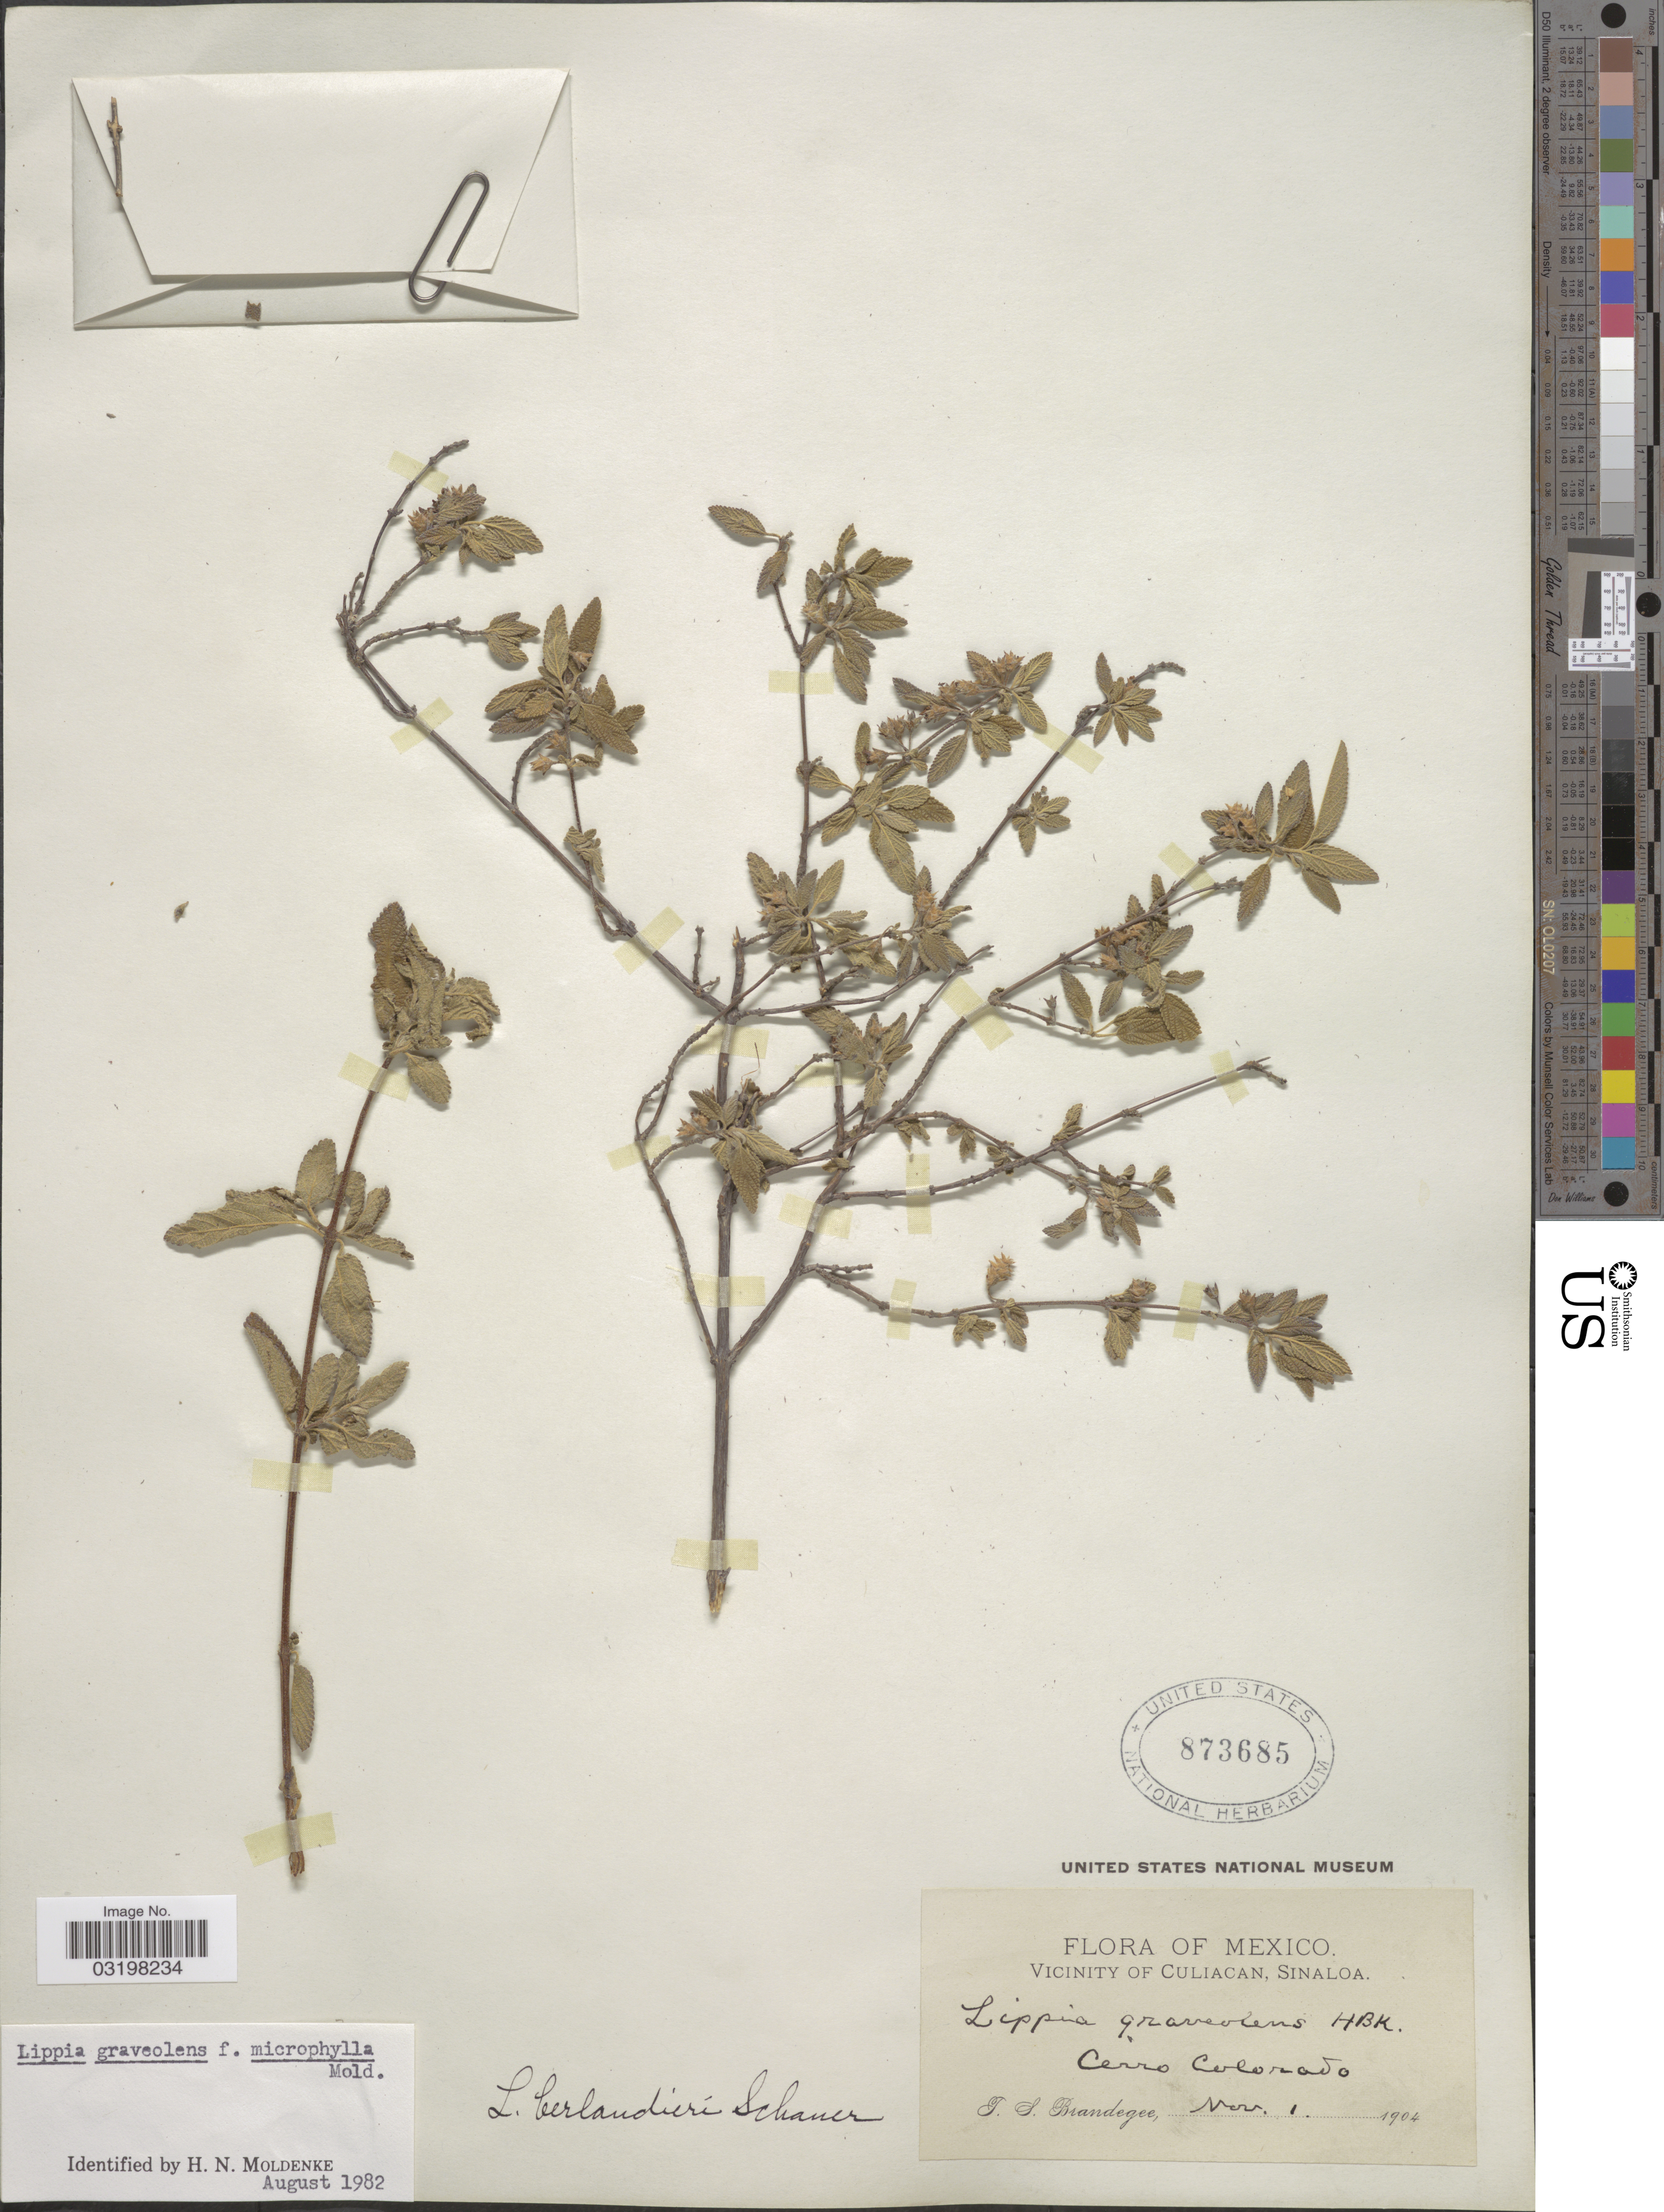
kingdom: Plantae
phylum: Tracheophyta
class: Magnoliopsida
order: Lamiales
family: Verbenaceae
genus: Lippia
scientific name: Lippia graveolens f. microphylla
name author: Kunth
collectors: T. S. Brandegee (herbarium)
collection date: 1904-11-01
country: Mexico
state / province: Sinaloa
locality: Vicinity of Culiacan. Cerro Colorado.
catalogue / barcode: US 873685